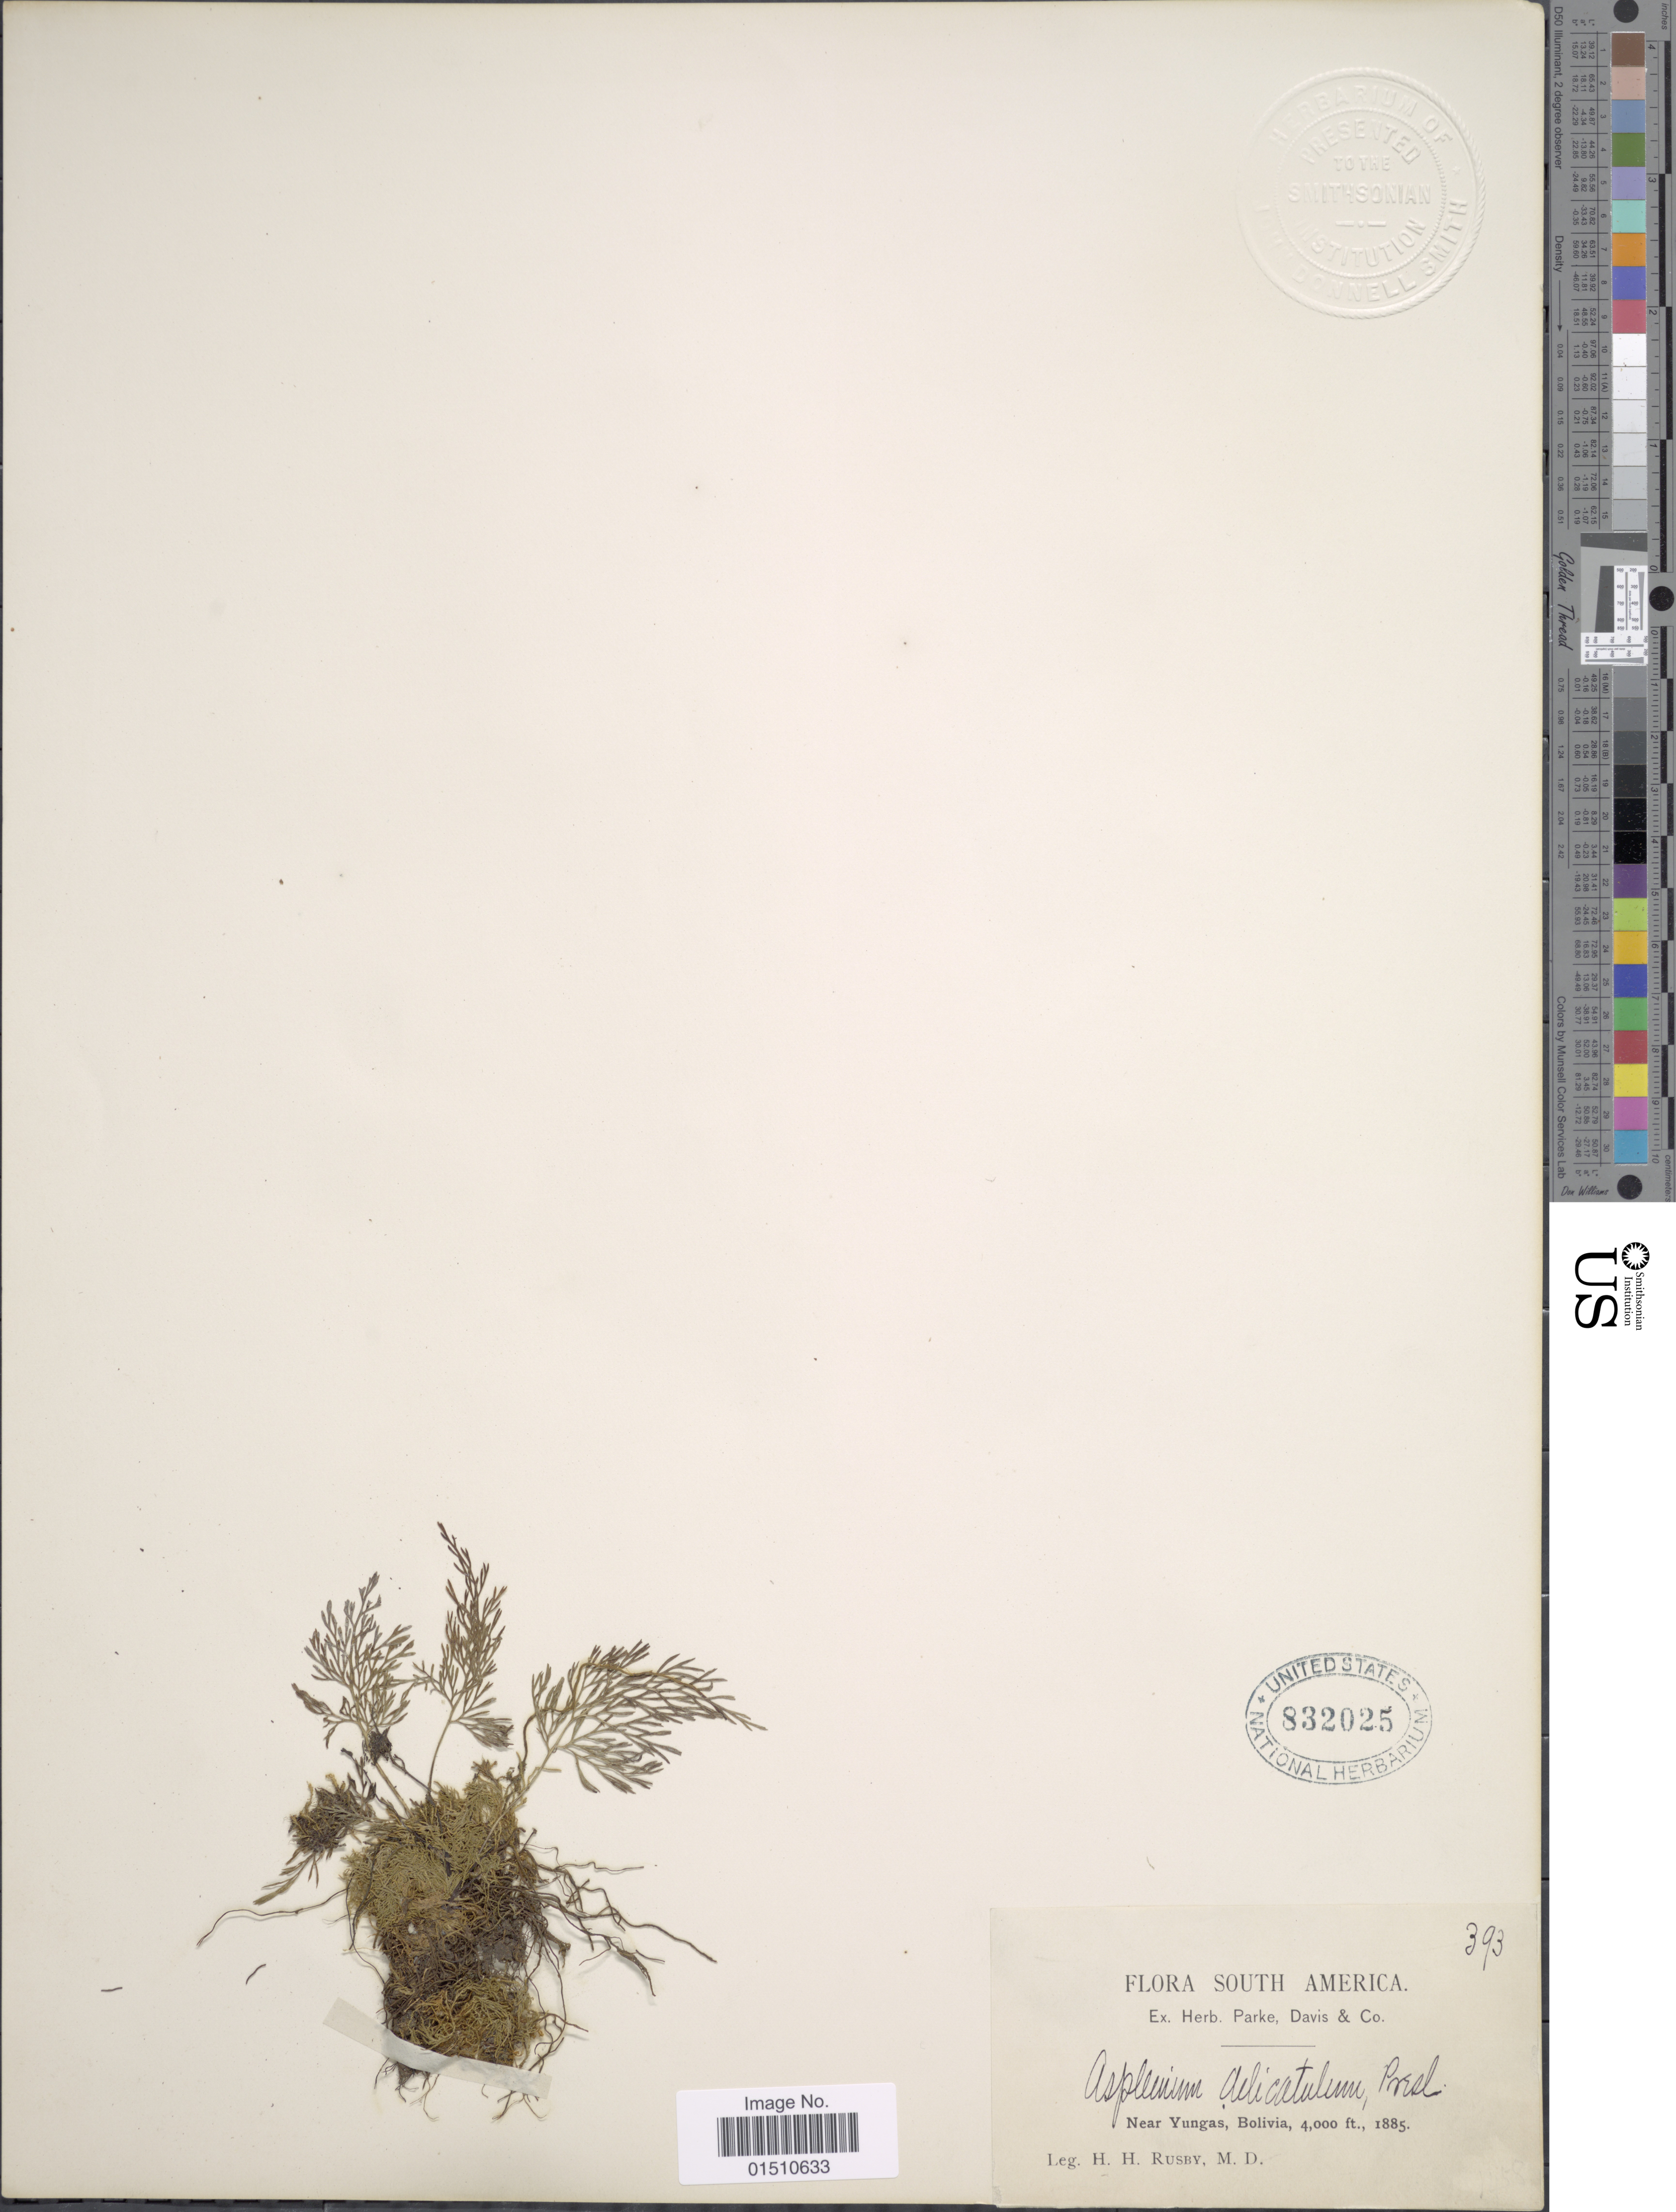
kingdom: Plantae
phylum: Tracheophyta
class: Polypodiopsida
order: Polypodiales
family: Aspleniaceae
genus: Asplenium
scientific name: Asplenium cuspidatum var. foeniculaceum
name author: (Kunth) C.V. Morton & Lellinger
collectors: H. H. Rusby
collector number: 393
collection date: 1885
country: Bolivia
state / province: La Paz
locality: Near Yungas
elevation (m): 1219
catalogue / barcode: US 832025